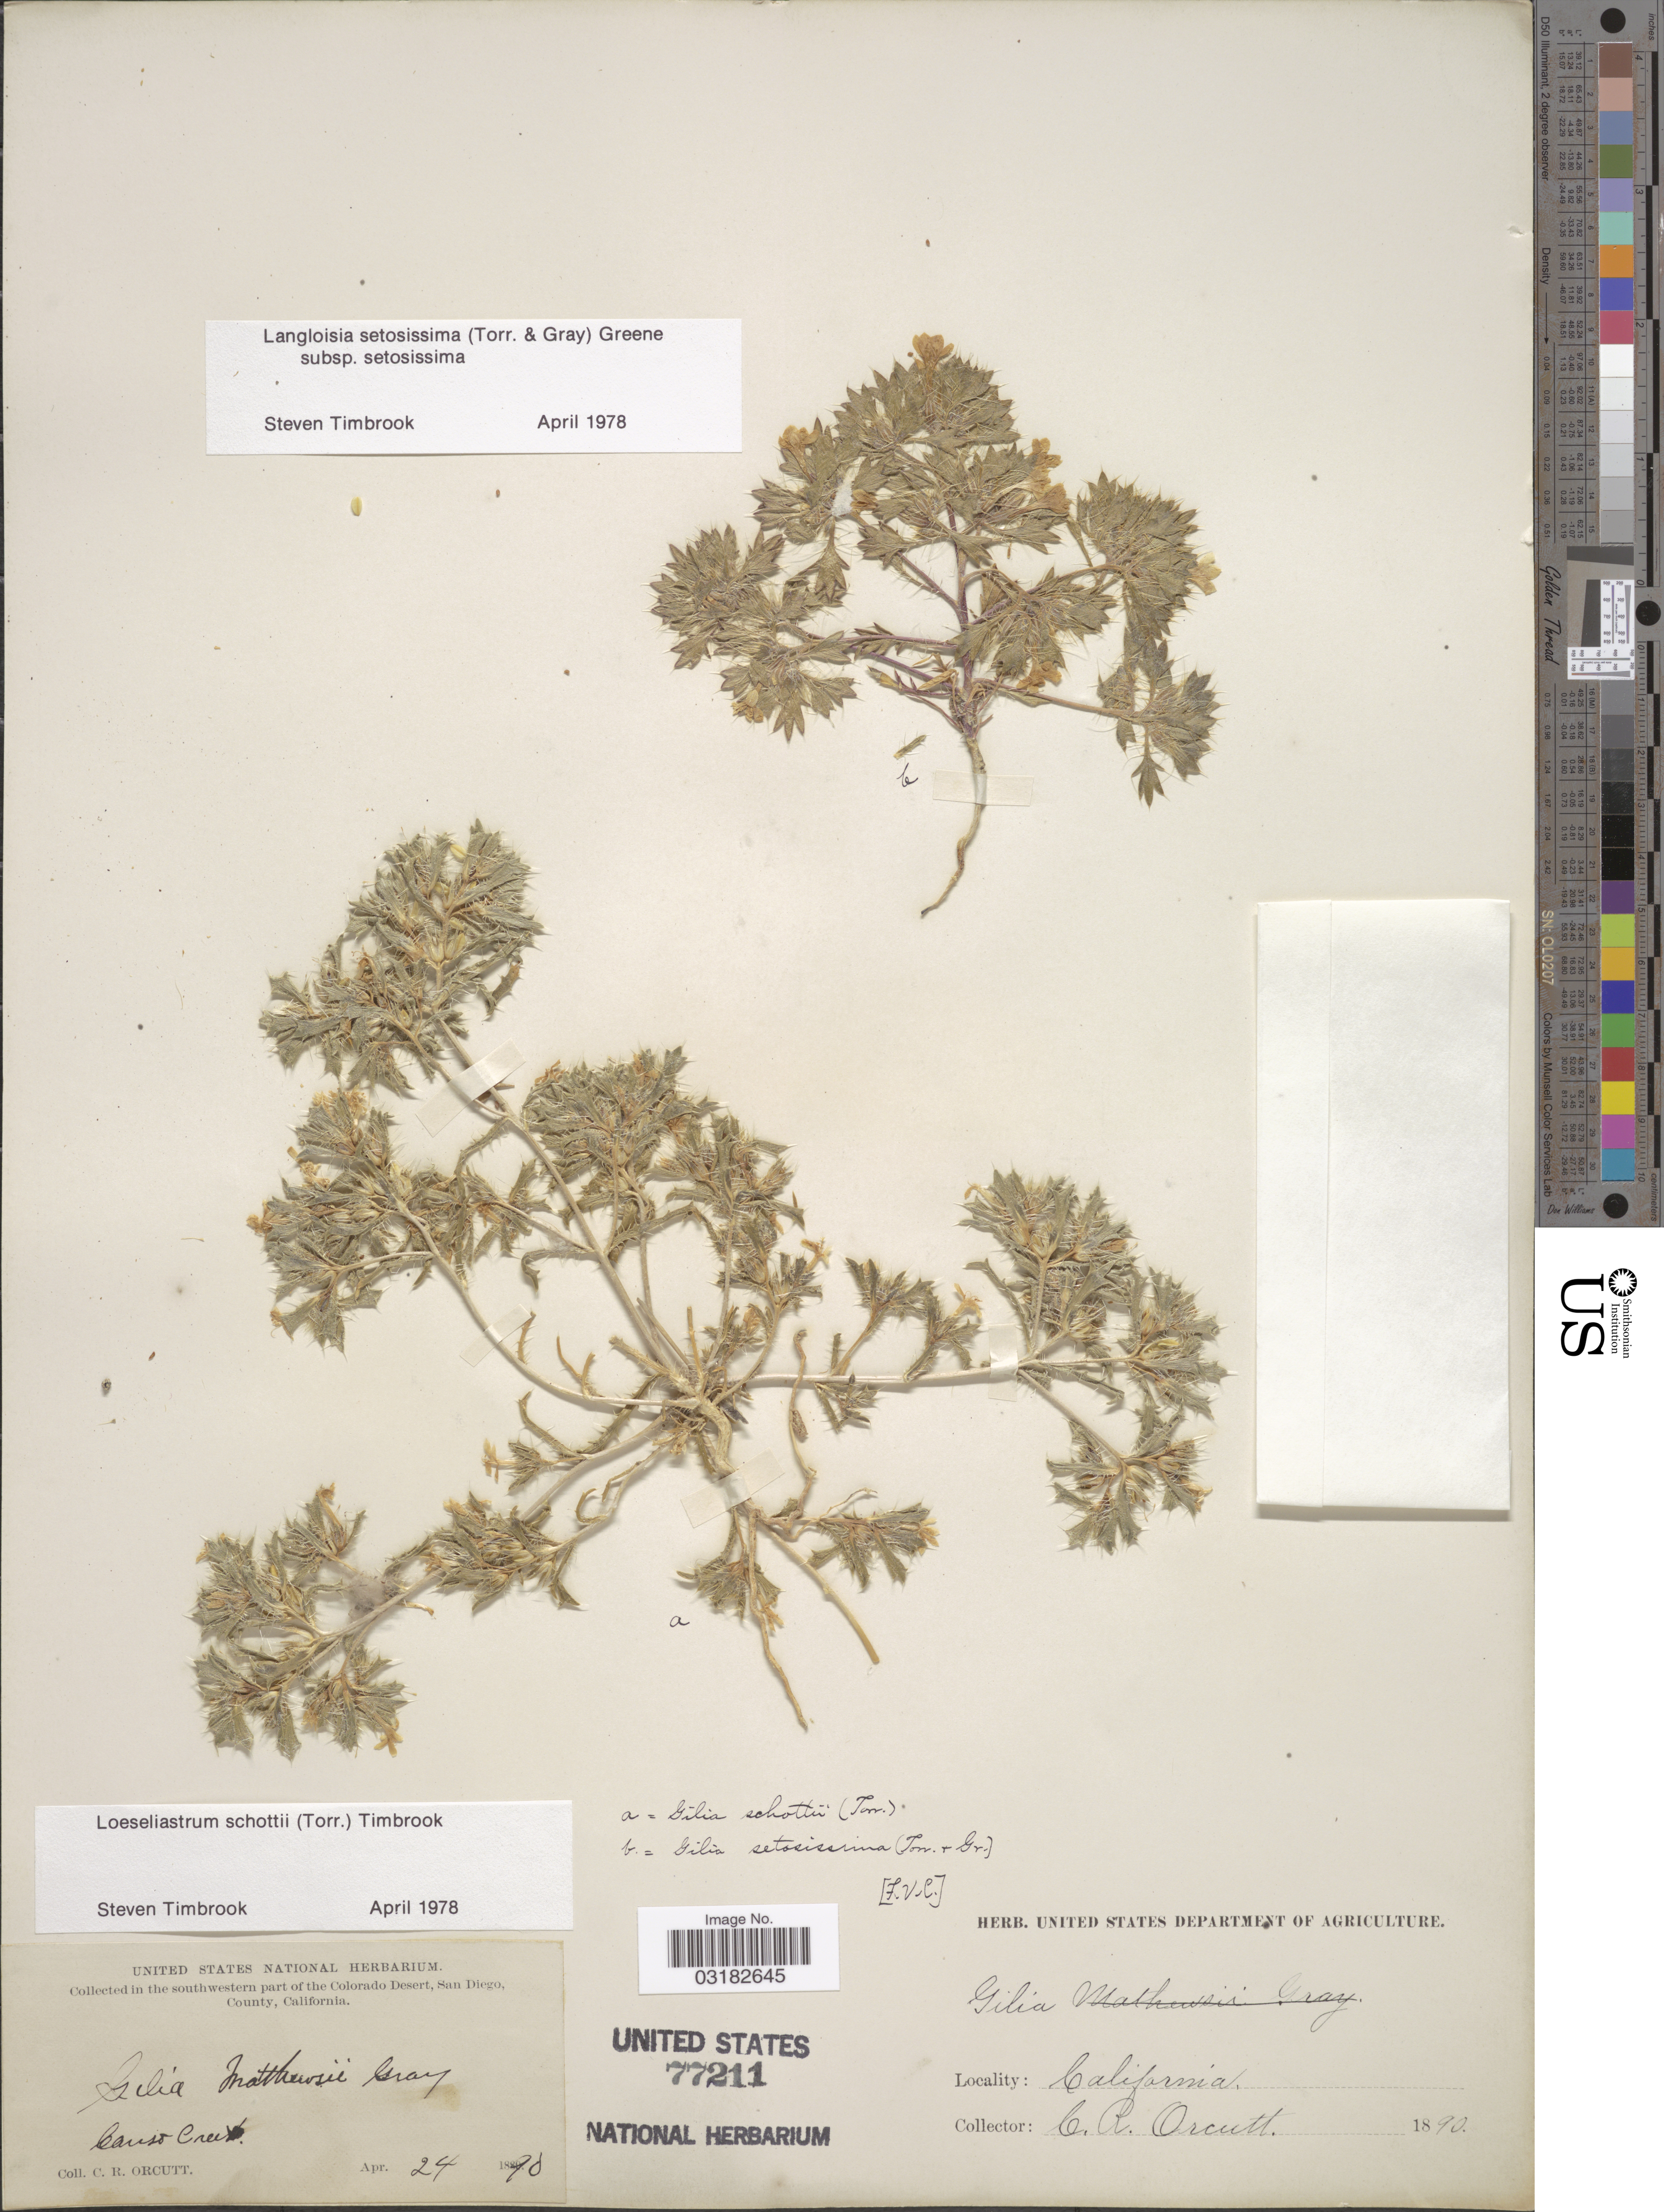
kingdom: Plantae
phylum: Tracheophyta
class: Magnoliopsida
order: Ericales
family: Polemoniaceae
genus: Langloisia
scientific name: Langloisia setosissima subsp. setosissima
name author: (Torr. & A. Gray) Greene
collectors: C. R. Orcutt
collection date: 1890-04-24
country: United States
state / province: California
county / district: San Diego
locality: Southwestern part of the Colorado Desert, San Diego, County. Canso Creek.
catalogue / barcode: US 77211